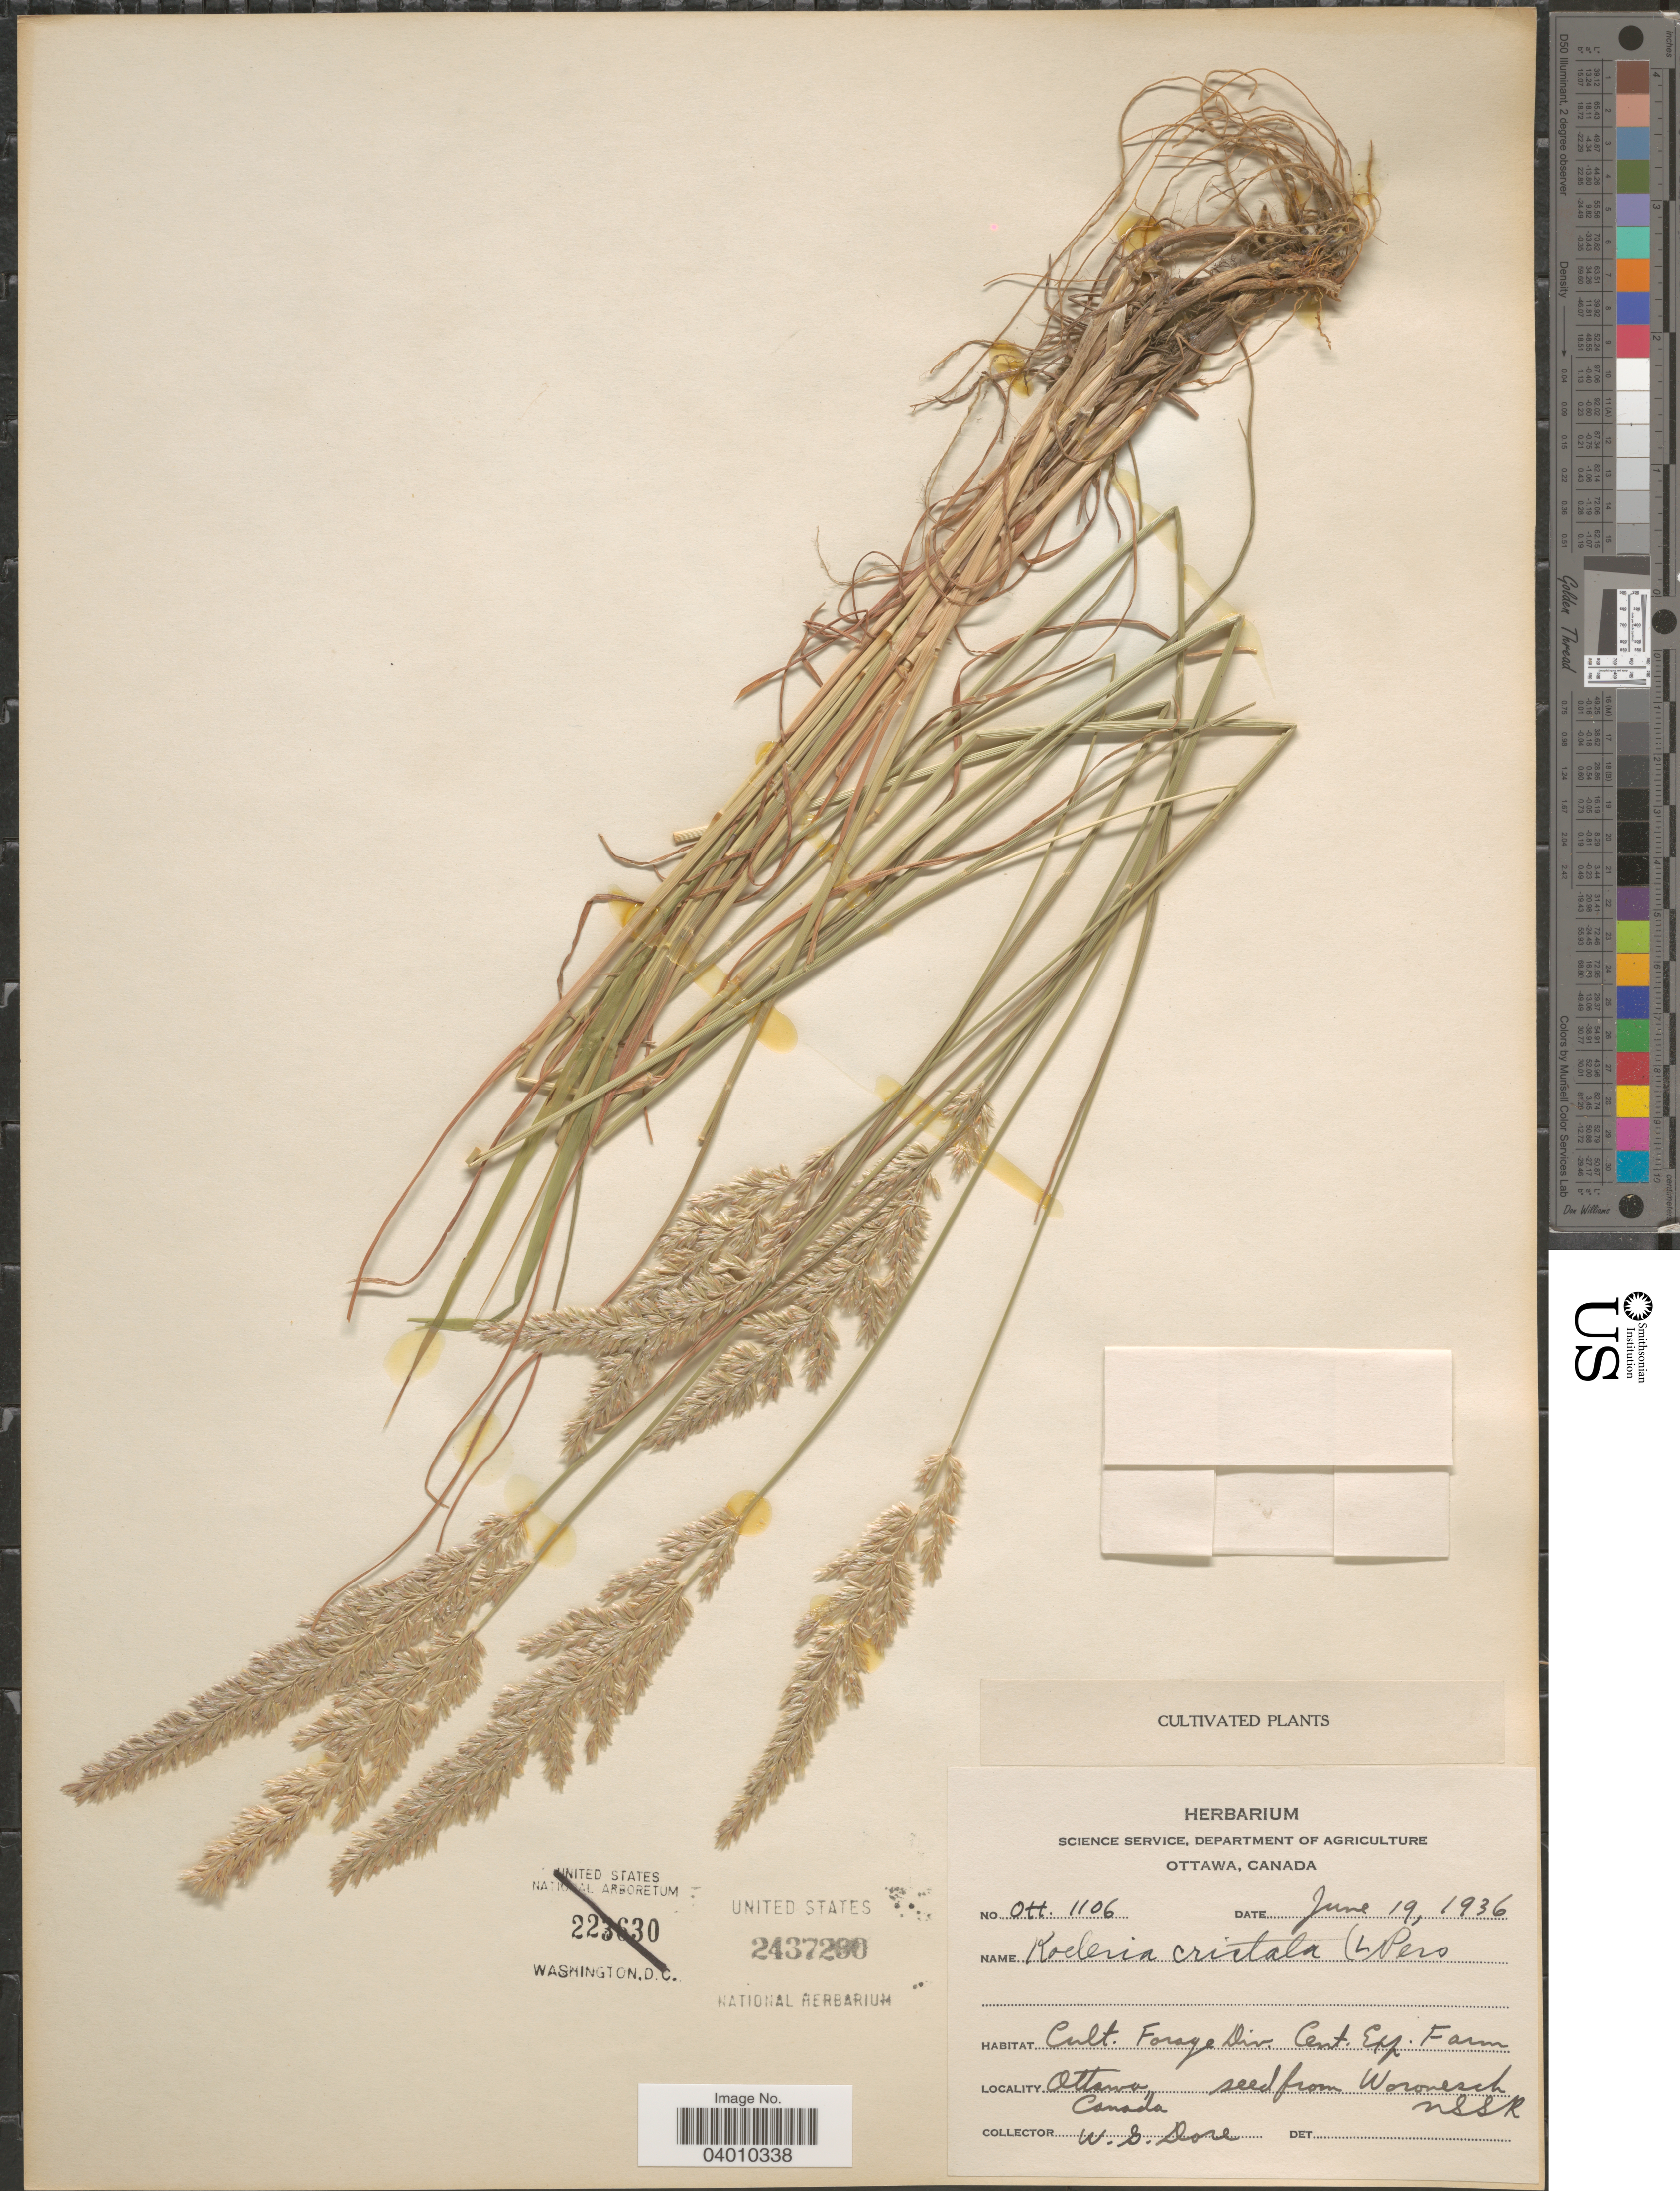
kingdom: Plantae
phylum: Tracheophyta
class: Liliopsida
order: Poales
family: Poaceae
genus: Koeleria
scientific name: Koeleria cristata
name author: (L.) Pers.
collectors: W. Dore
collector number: Ott 1106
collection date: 1936-06-19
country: Canada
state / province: Ontario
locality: Forage Div. Cent. Exp. Farm. Ottawa.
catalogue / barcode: US 2437280